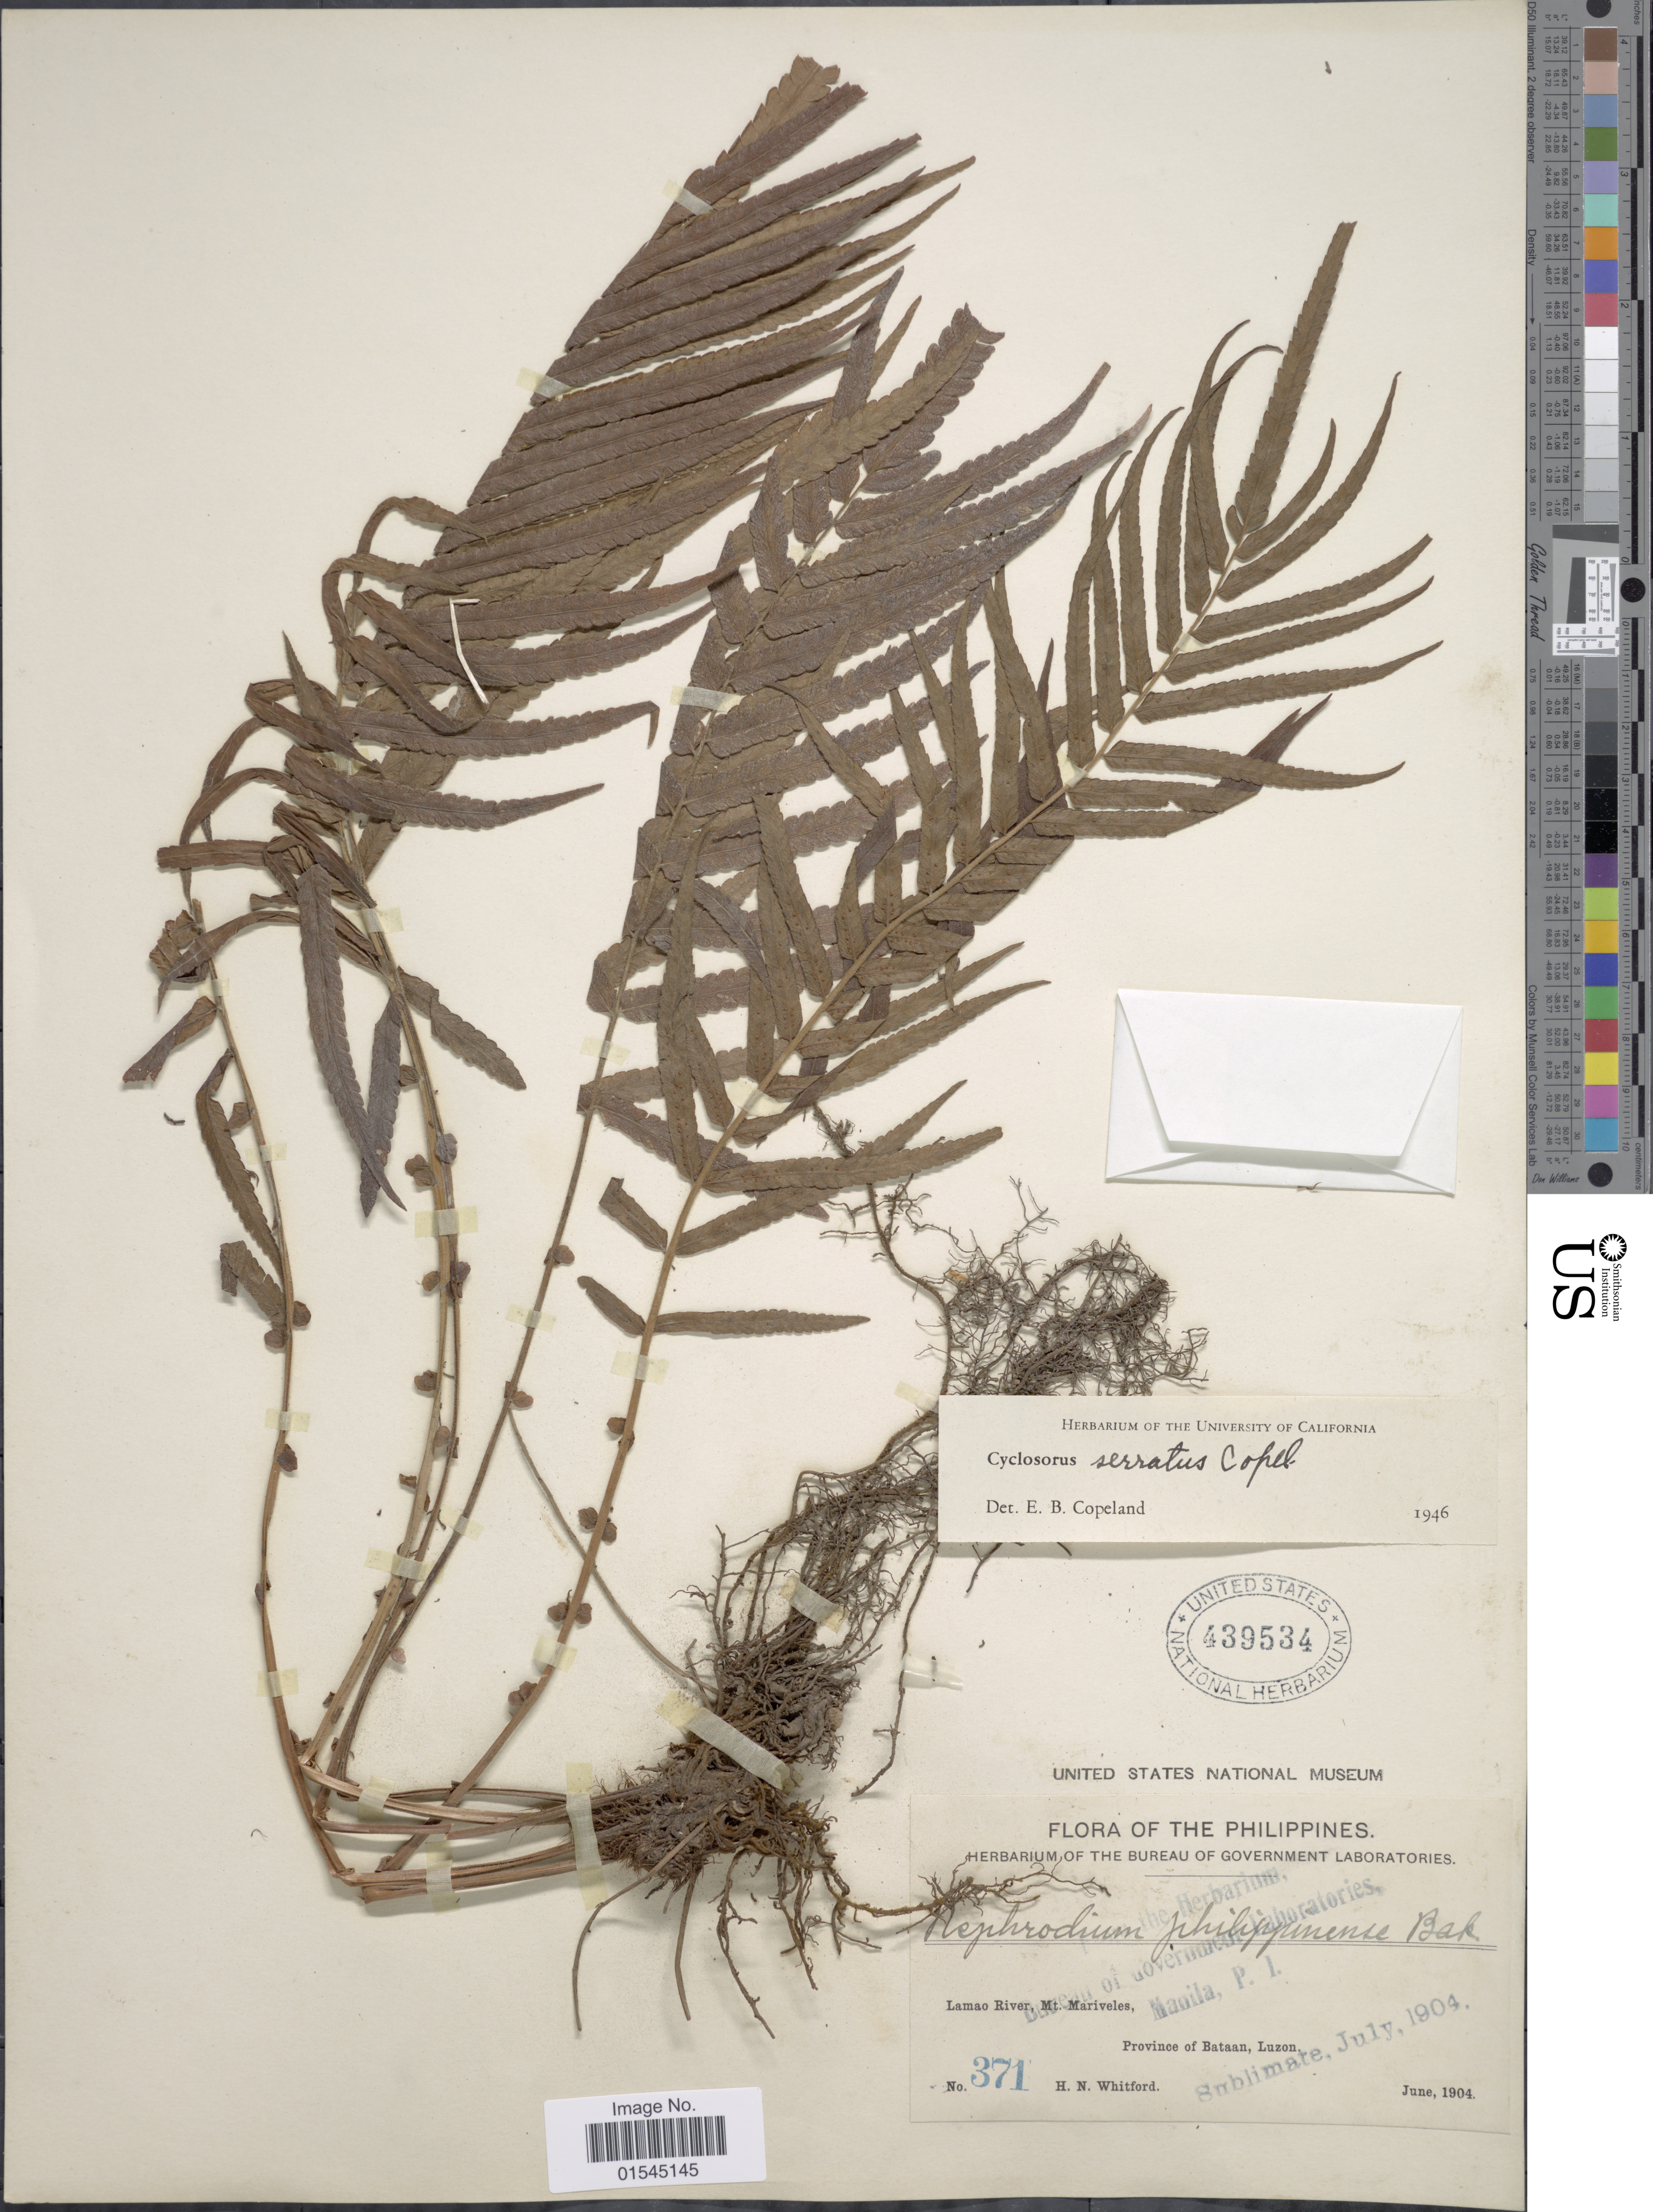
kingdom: Plantae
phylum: Tracheophyta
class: Polypodiopsida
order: Polypodiales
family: Thelypteridaceae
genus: Sphaerostephanos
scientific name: Sphaerostephanos productus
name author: (Kaulf.) Holttum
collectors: H. N. Whitford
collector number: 371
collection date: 1904-06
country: Philippines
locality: Lamao River, Mt. Mariveles, Province of Bataan, Luzon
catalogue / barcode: US 439534